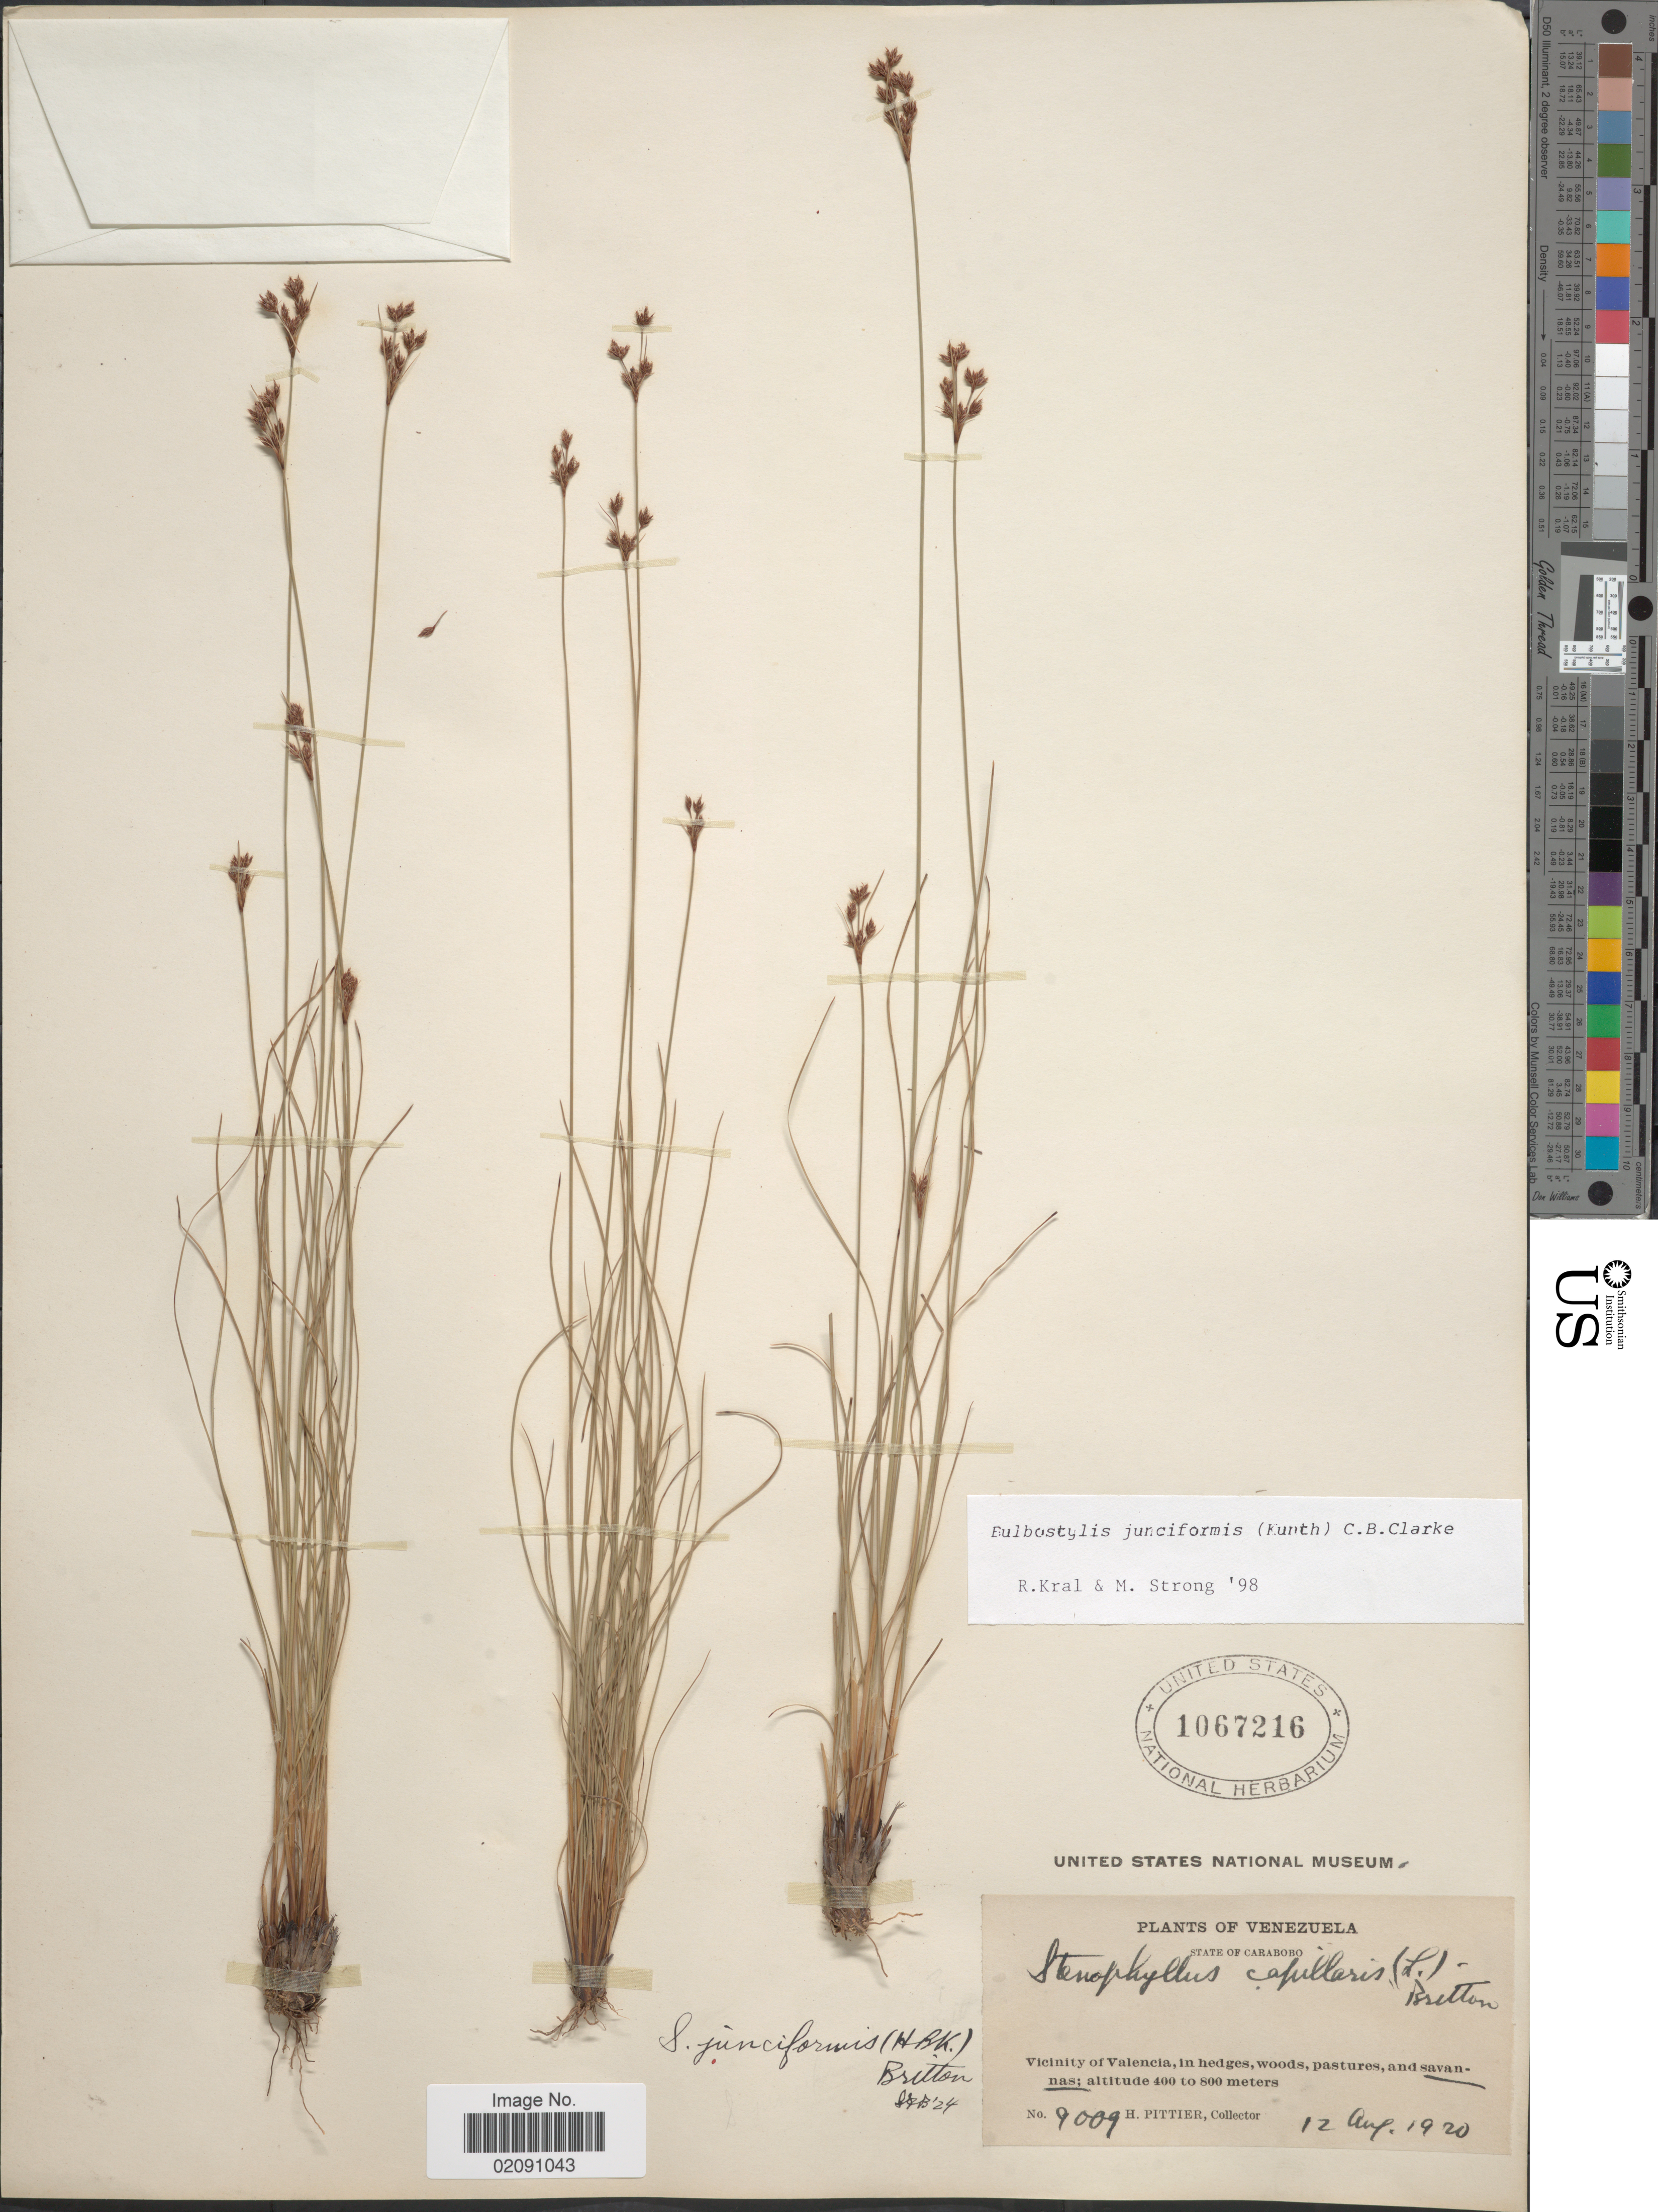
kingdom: Plantae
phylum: Tracheophyta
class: Liliopsida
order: Poales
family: Cyperaceae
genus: Bulbostylis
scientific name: Bulbostylis junciformis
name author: (Kunth) C.B. Clarke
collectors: H. F. Pittier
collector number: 9009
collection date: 1920-08-12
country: Venezuela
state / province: Carabobo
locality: Vicinity of Valencia, in hedges, woods, pastures and savannas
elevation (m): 400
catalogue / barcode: US 1067216